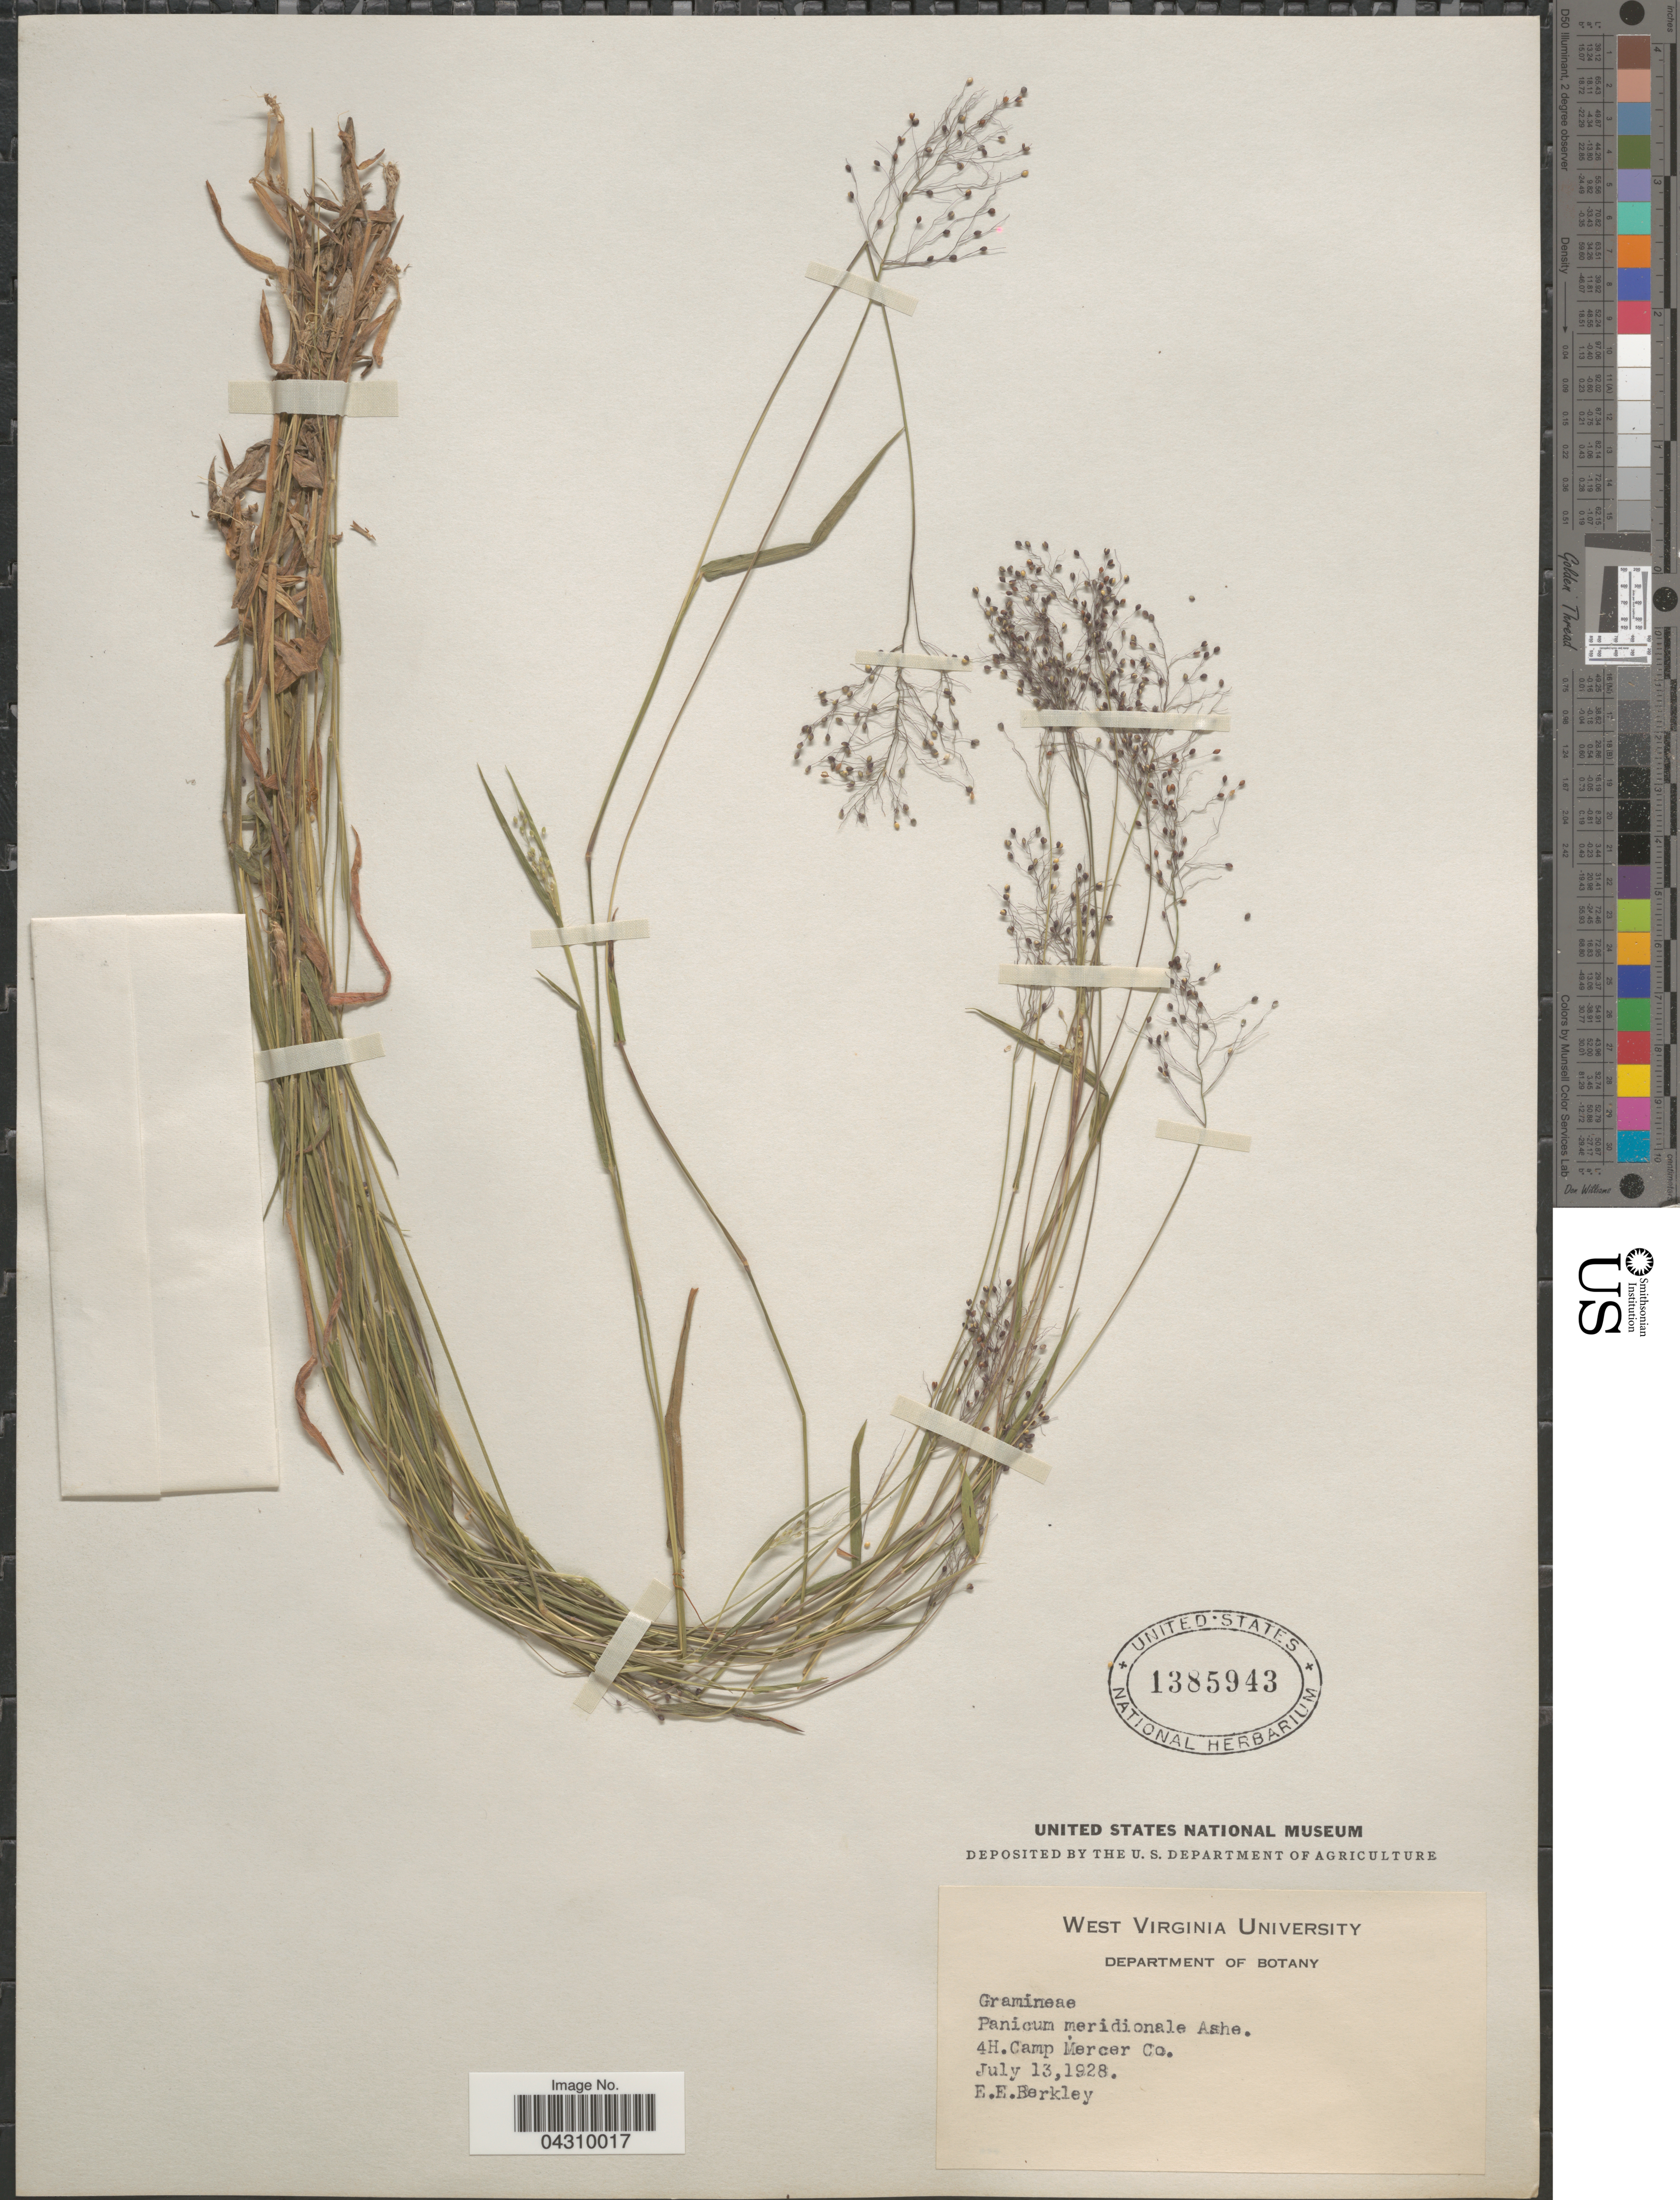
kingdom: Plantae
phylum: Tracheophyta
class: Liliopsida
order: Poales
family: Poaceae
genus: Dichanthelium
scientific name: Dichanthelium acuminatum var. acuminatum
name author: (Sw.) Gould & C.A. Clark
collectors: E. Berkley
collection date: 1928-07-13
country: United States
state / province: West Virginia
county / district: Mercer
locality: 4H. Camp Mercer Co.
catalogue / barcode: US 1385943